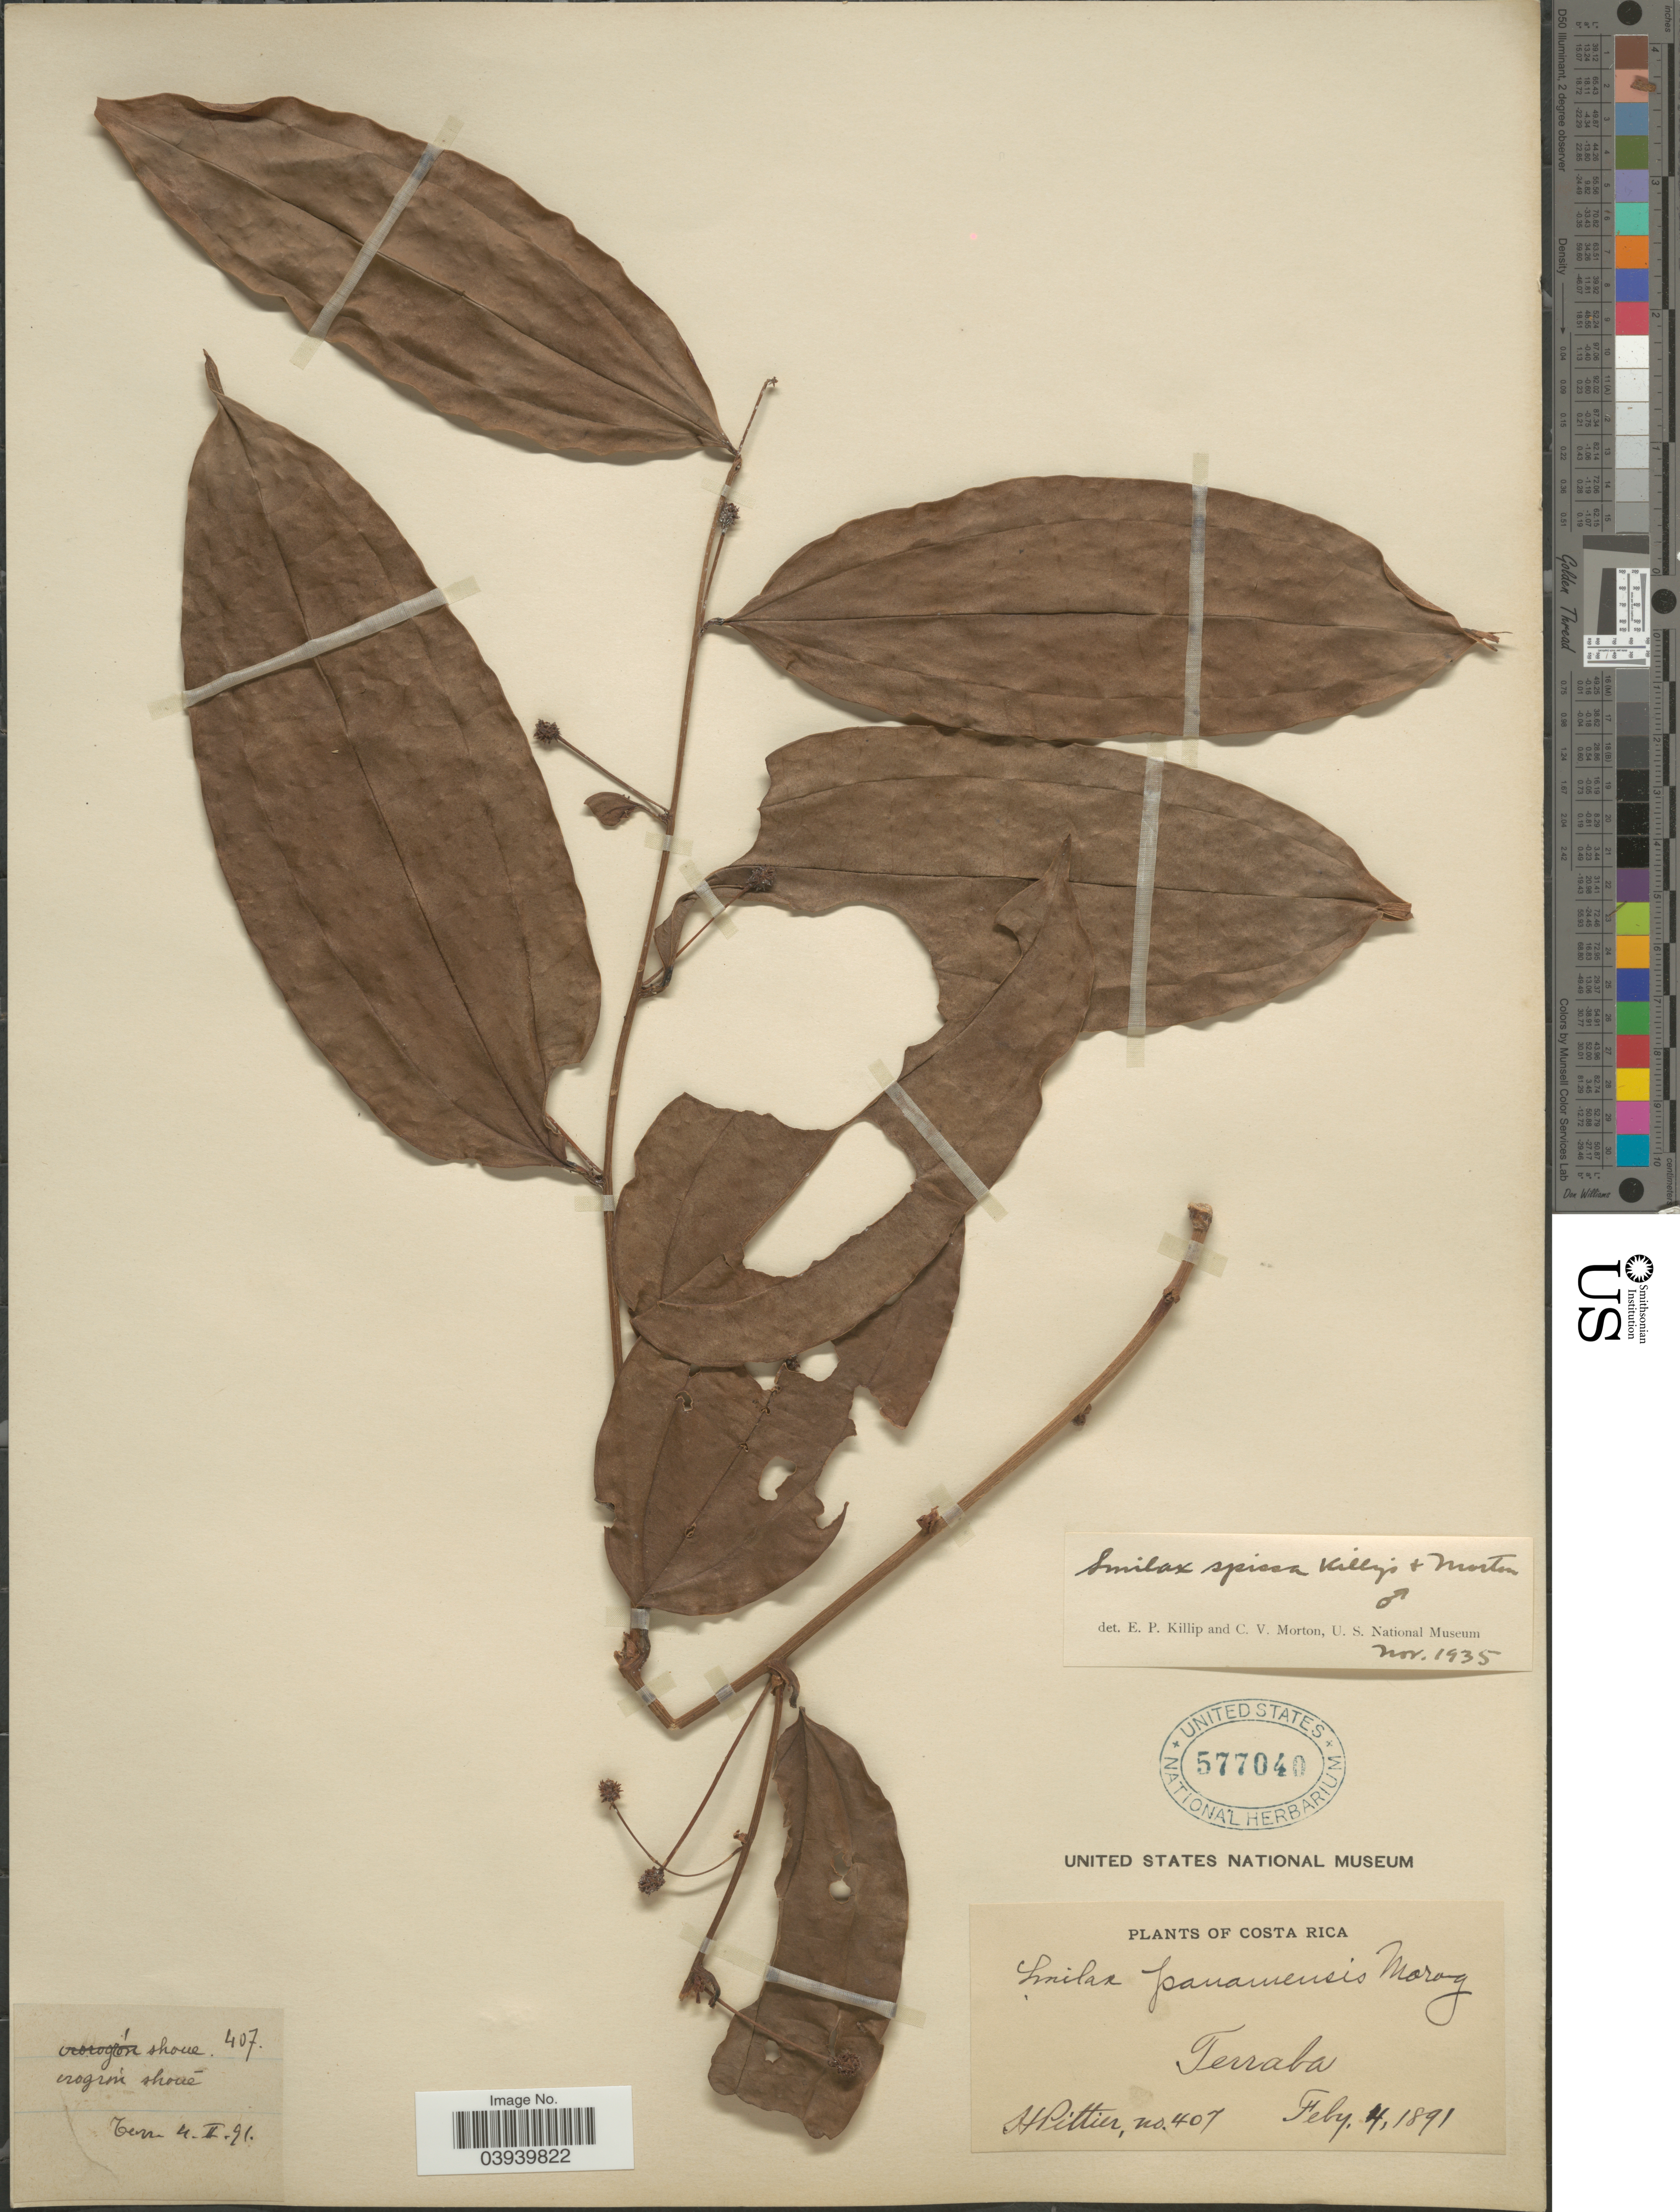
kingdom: Plantae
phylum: Tracheophyta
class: Liliopsida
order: Liliales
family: Smilacaceae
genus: Smilax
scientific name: Smilax spissa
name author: Killip & C.V. Morton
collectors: H. F. Pittier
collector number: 407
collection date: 1891-02-04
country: Costa Rica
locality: Terraba.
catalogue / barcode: US 577040